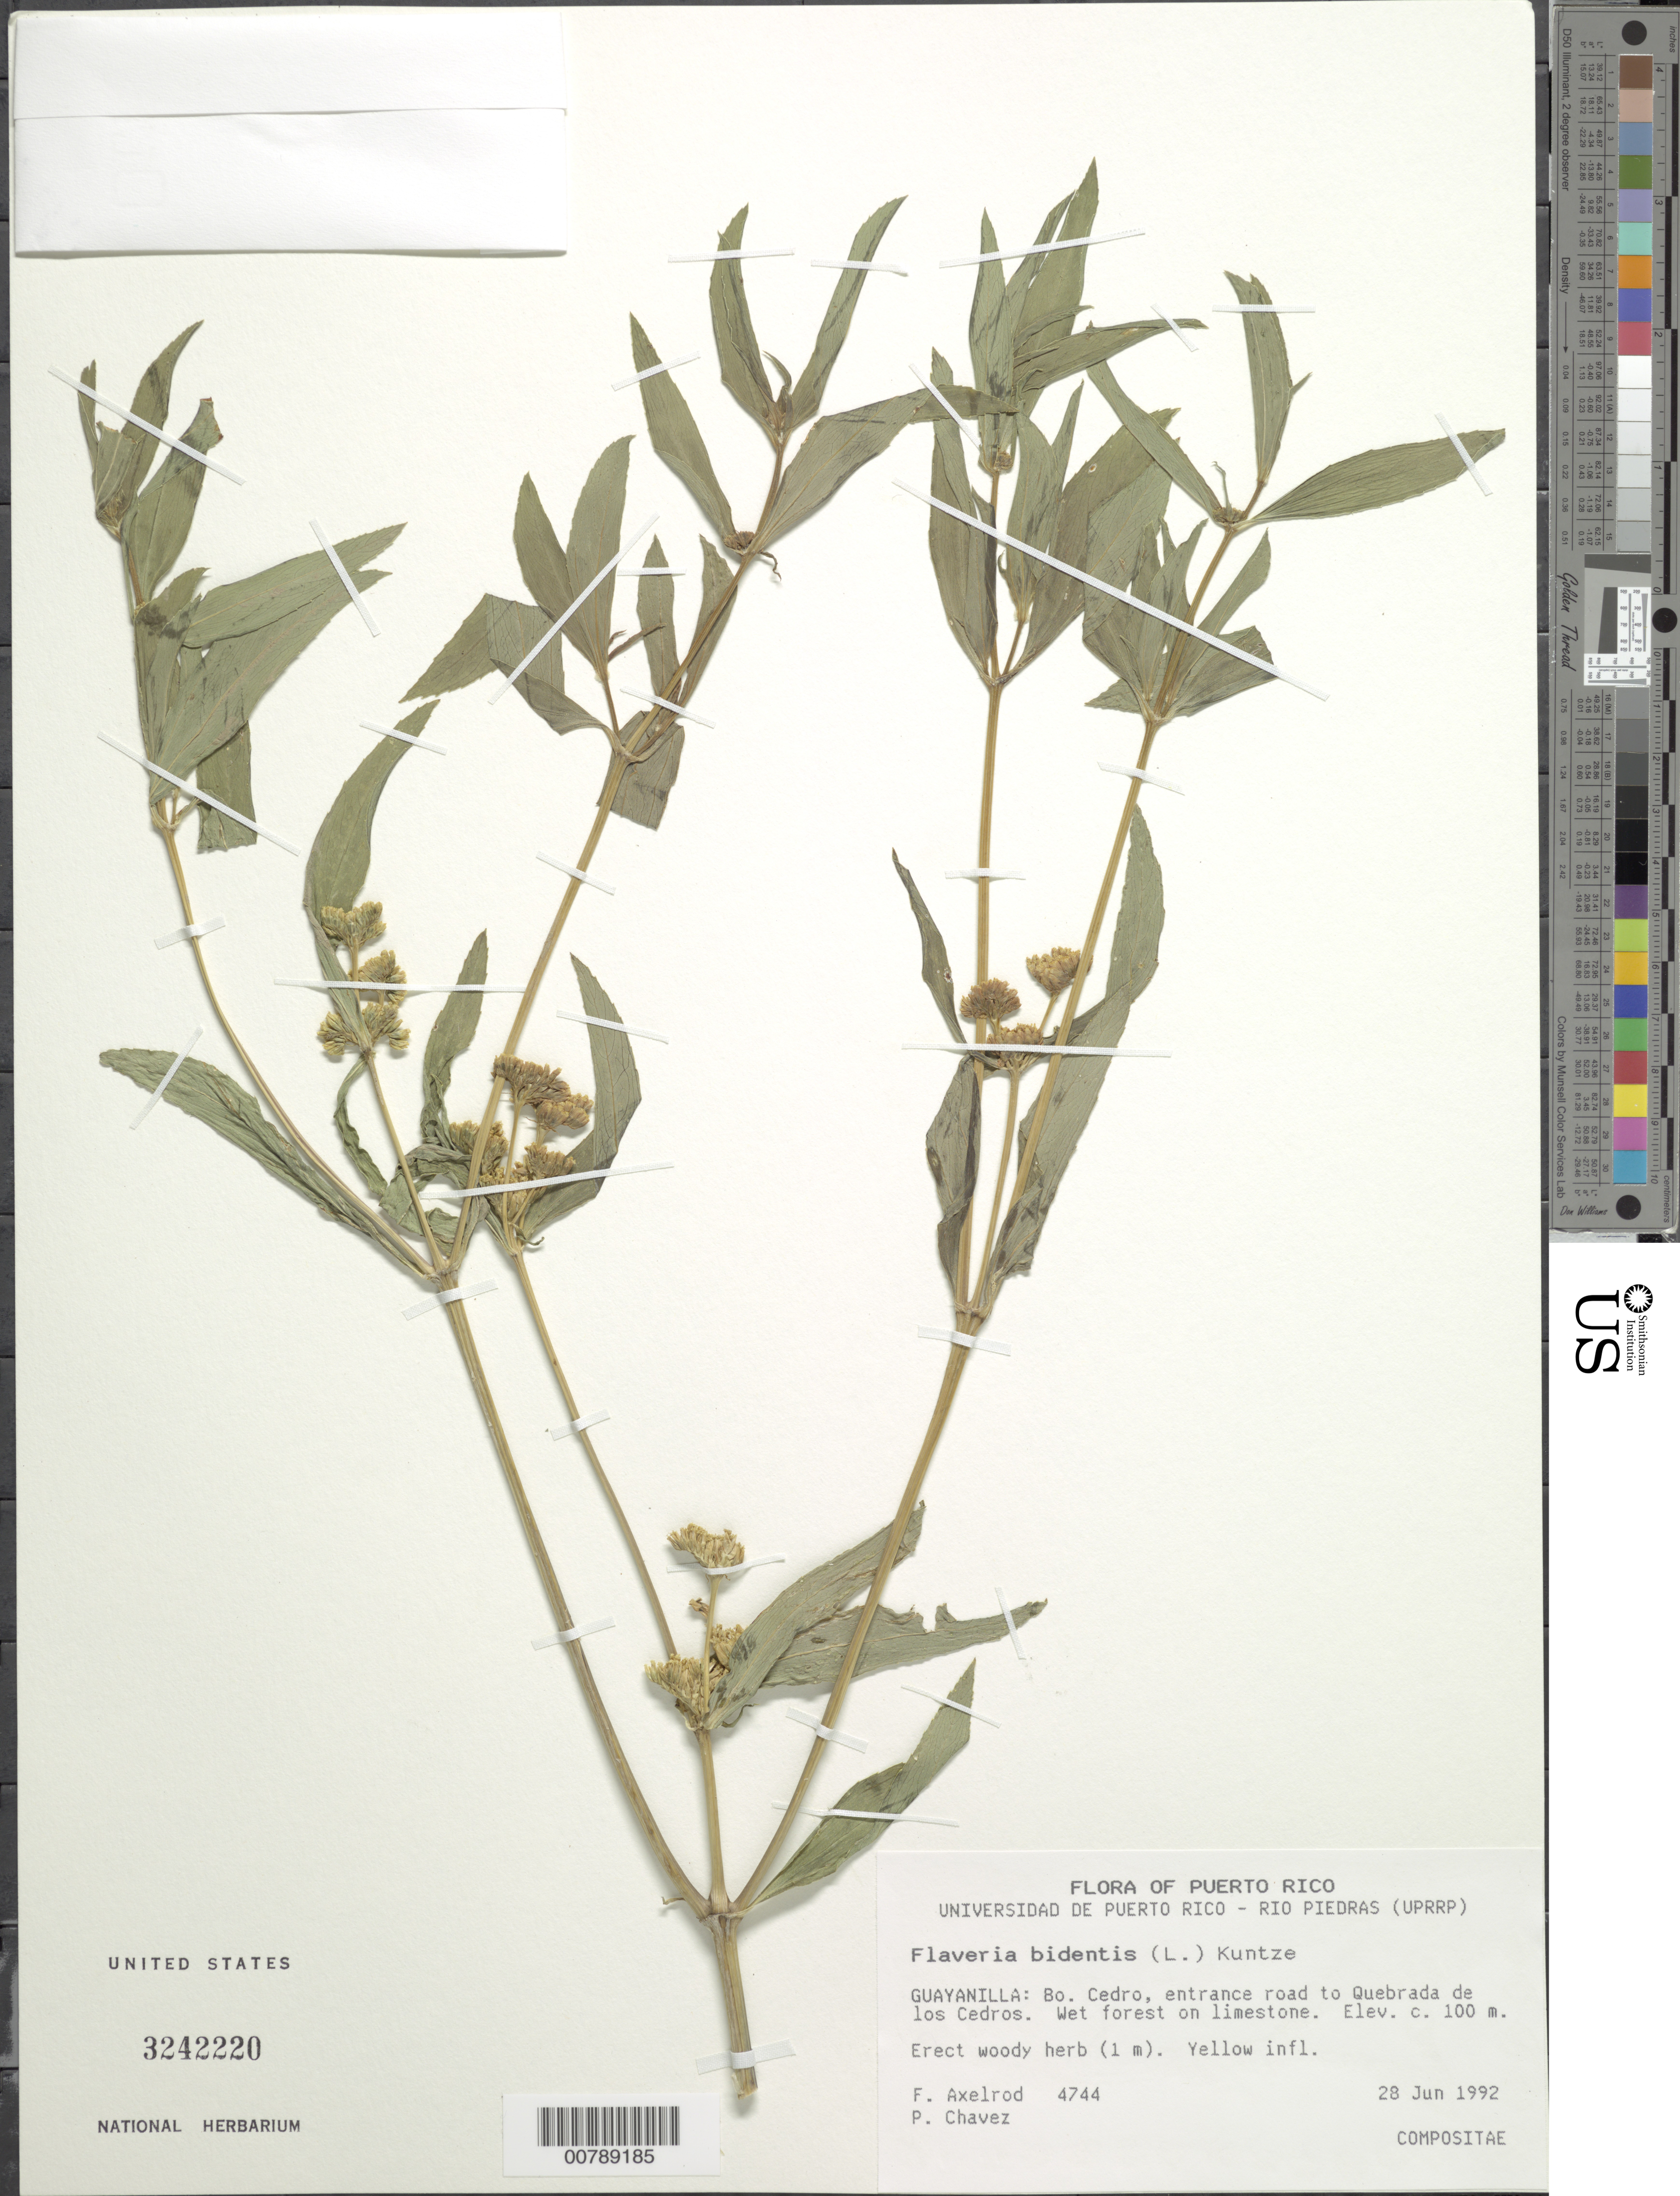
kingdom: Plantae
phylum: Tracheophyta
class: Magnoliopsida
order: Asterales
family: Asteraceae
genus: Flaveria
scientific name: Flaveria bidentis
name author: (L.) Kuntze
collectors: F. S. Axelrod & P. Chavez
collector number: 4744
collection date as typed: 28 Jun 1992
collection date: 1992-06-28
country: Puerto Rico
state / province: Guayanilla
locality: Guayanilla: Bo. Cedro, entrance road to Quebrada de los Cedros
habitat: Wet forest on limestone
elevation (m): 100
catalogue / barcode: US 3242220